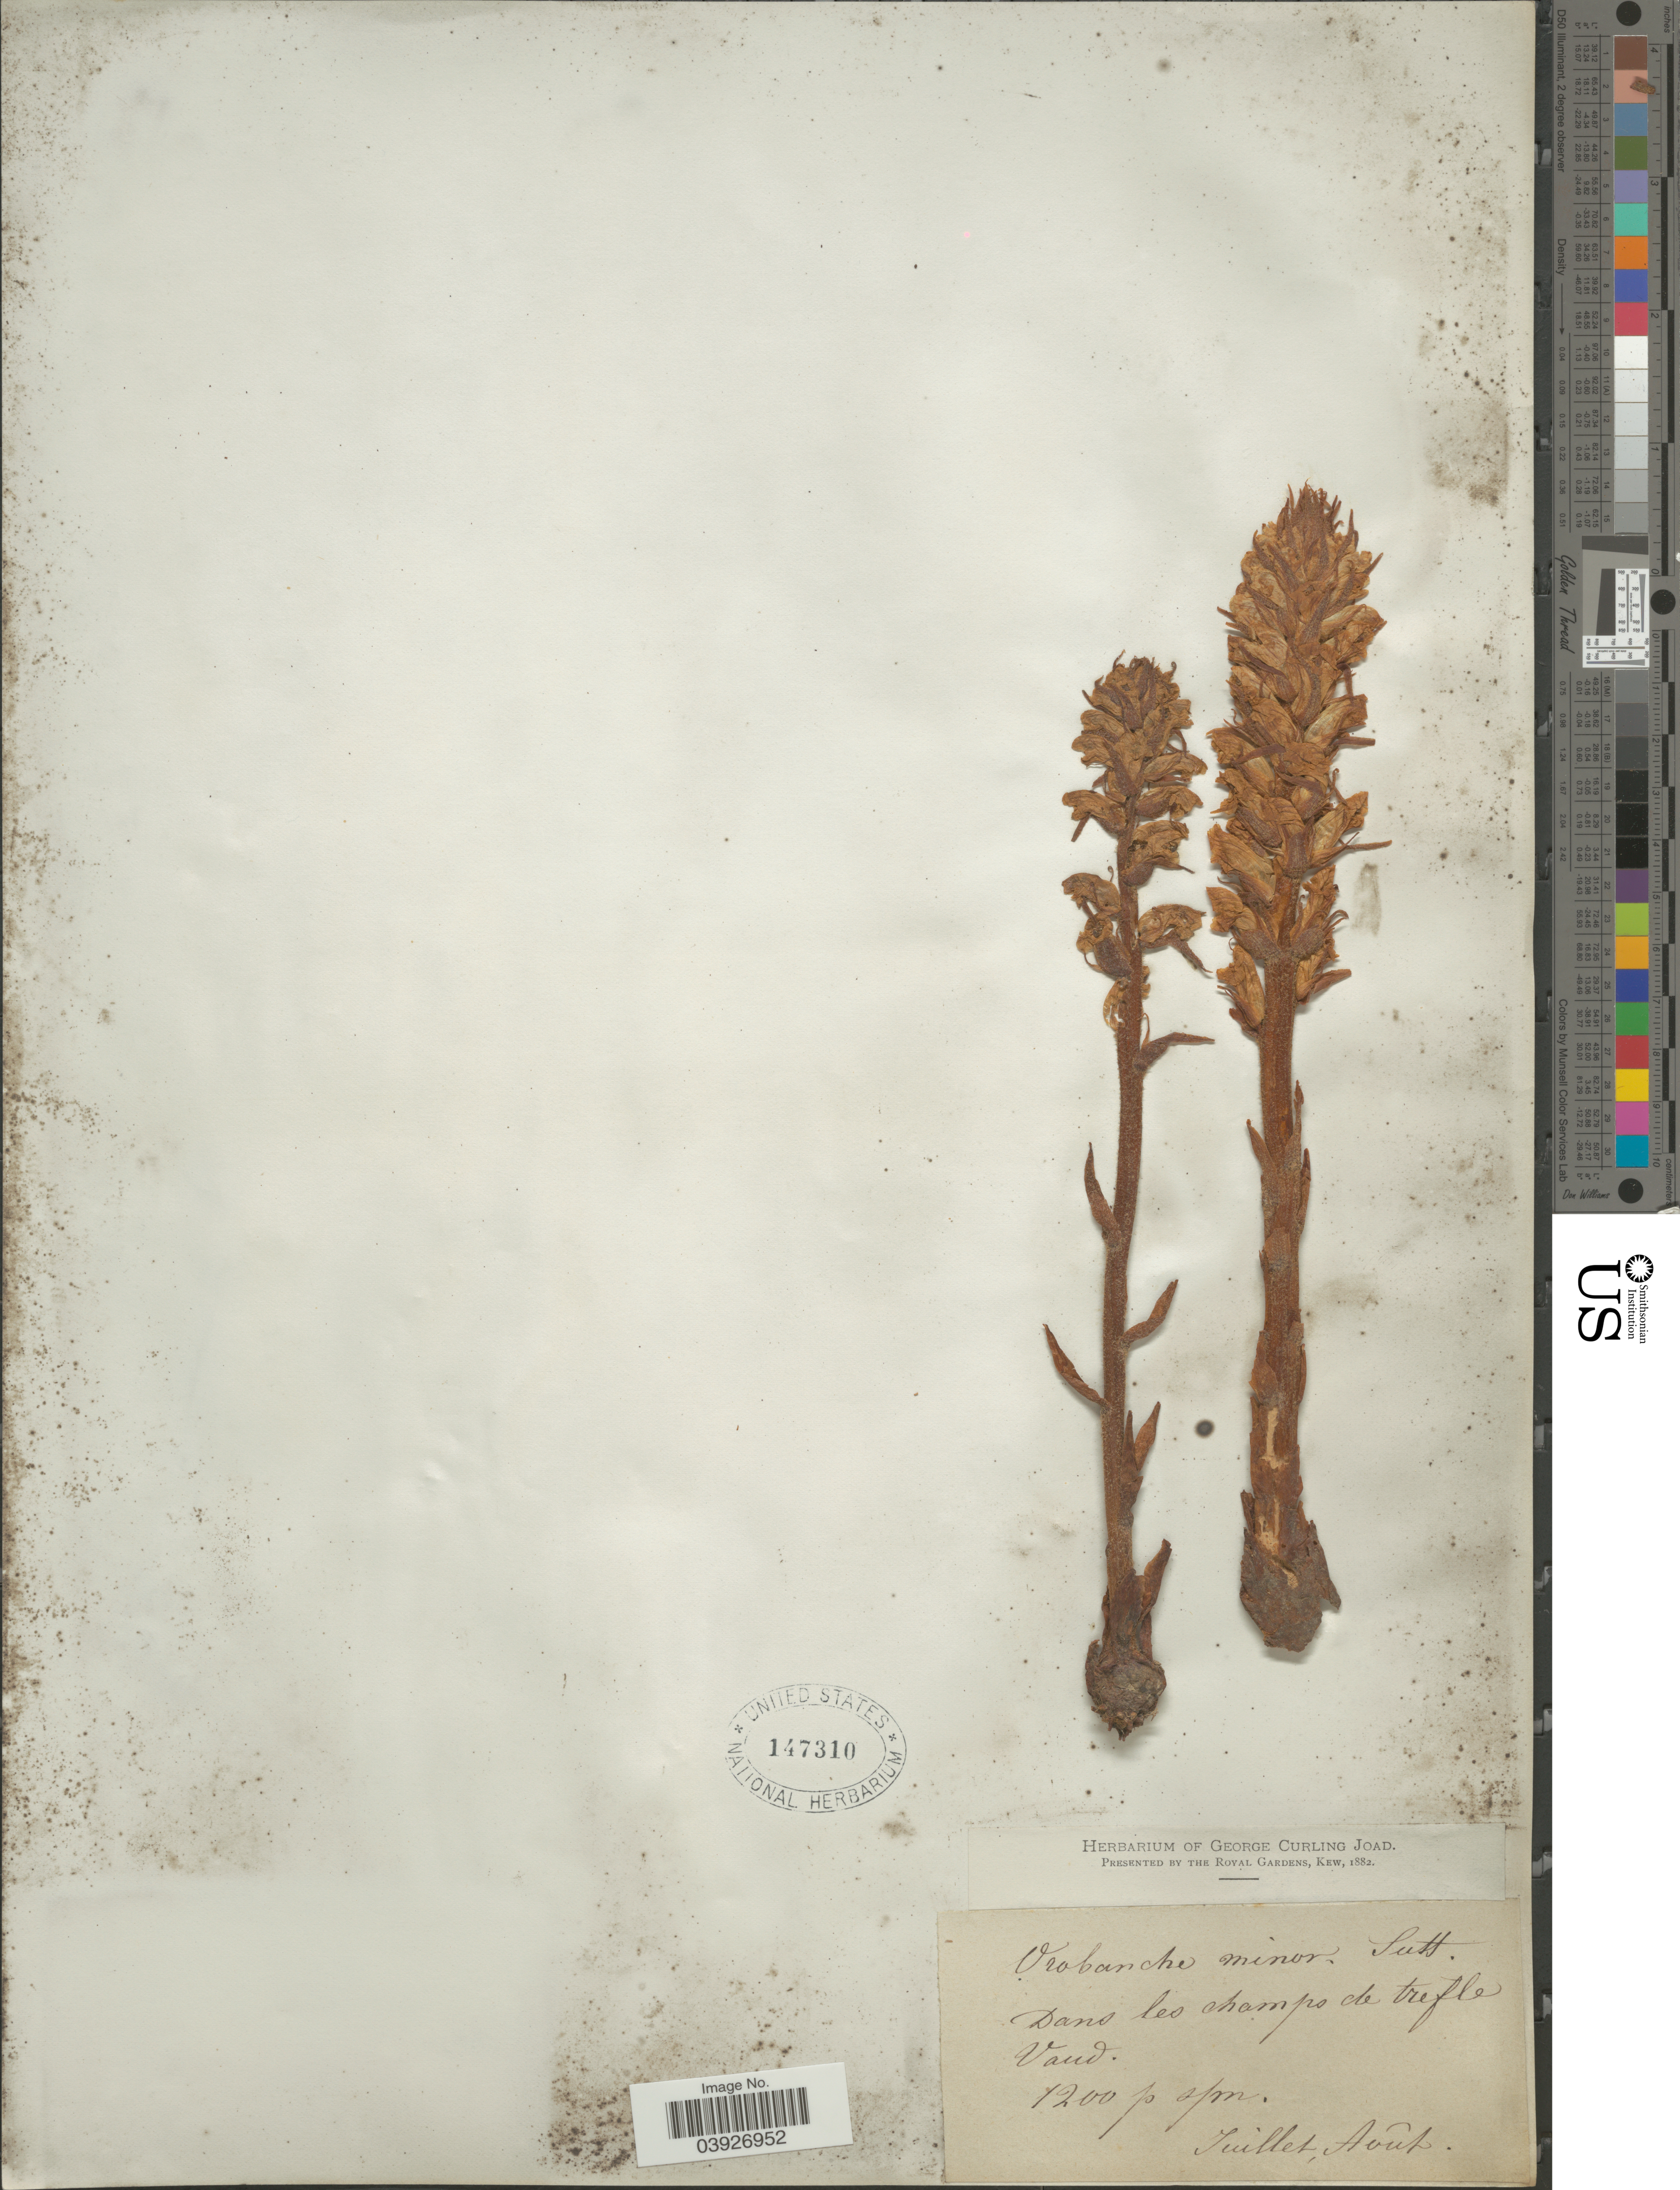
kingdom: Plantae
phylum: Tracheophyta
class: Magnoliopsida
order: Lamiales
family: Orobanchaceae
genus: Orobanche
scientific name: Orobanche minor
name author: Sm.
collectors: ex herb. George Curling Joad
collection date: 1882-07/1882-08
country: Switzerland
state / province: Vaud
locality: Dans les champs de trefle Vaud.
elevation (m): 366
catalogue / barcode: US 147310